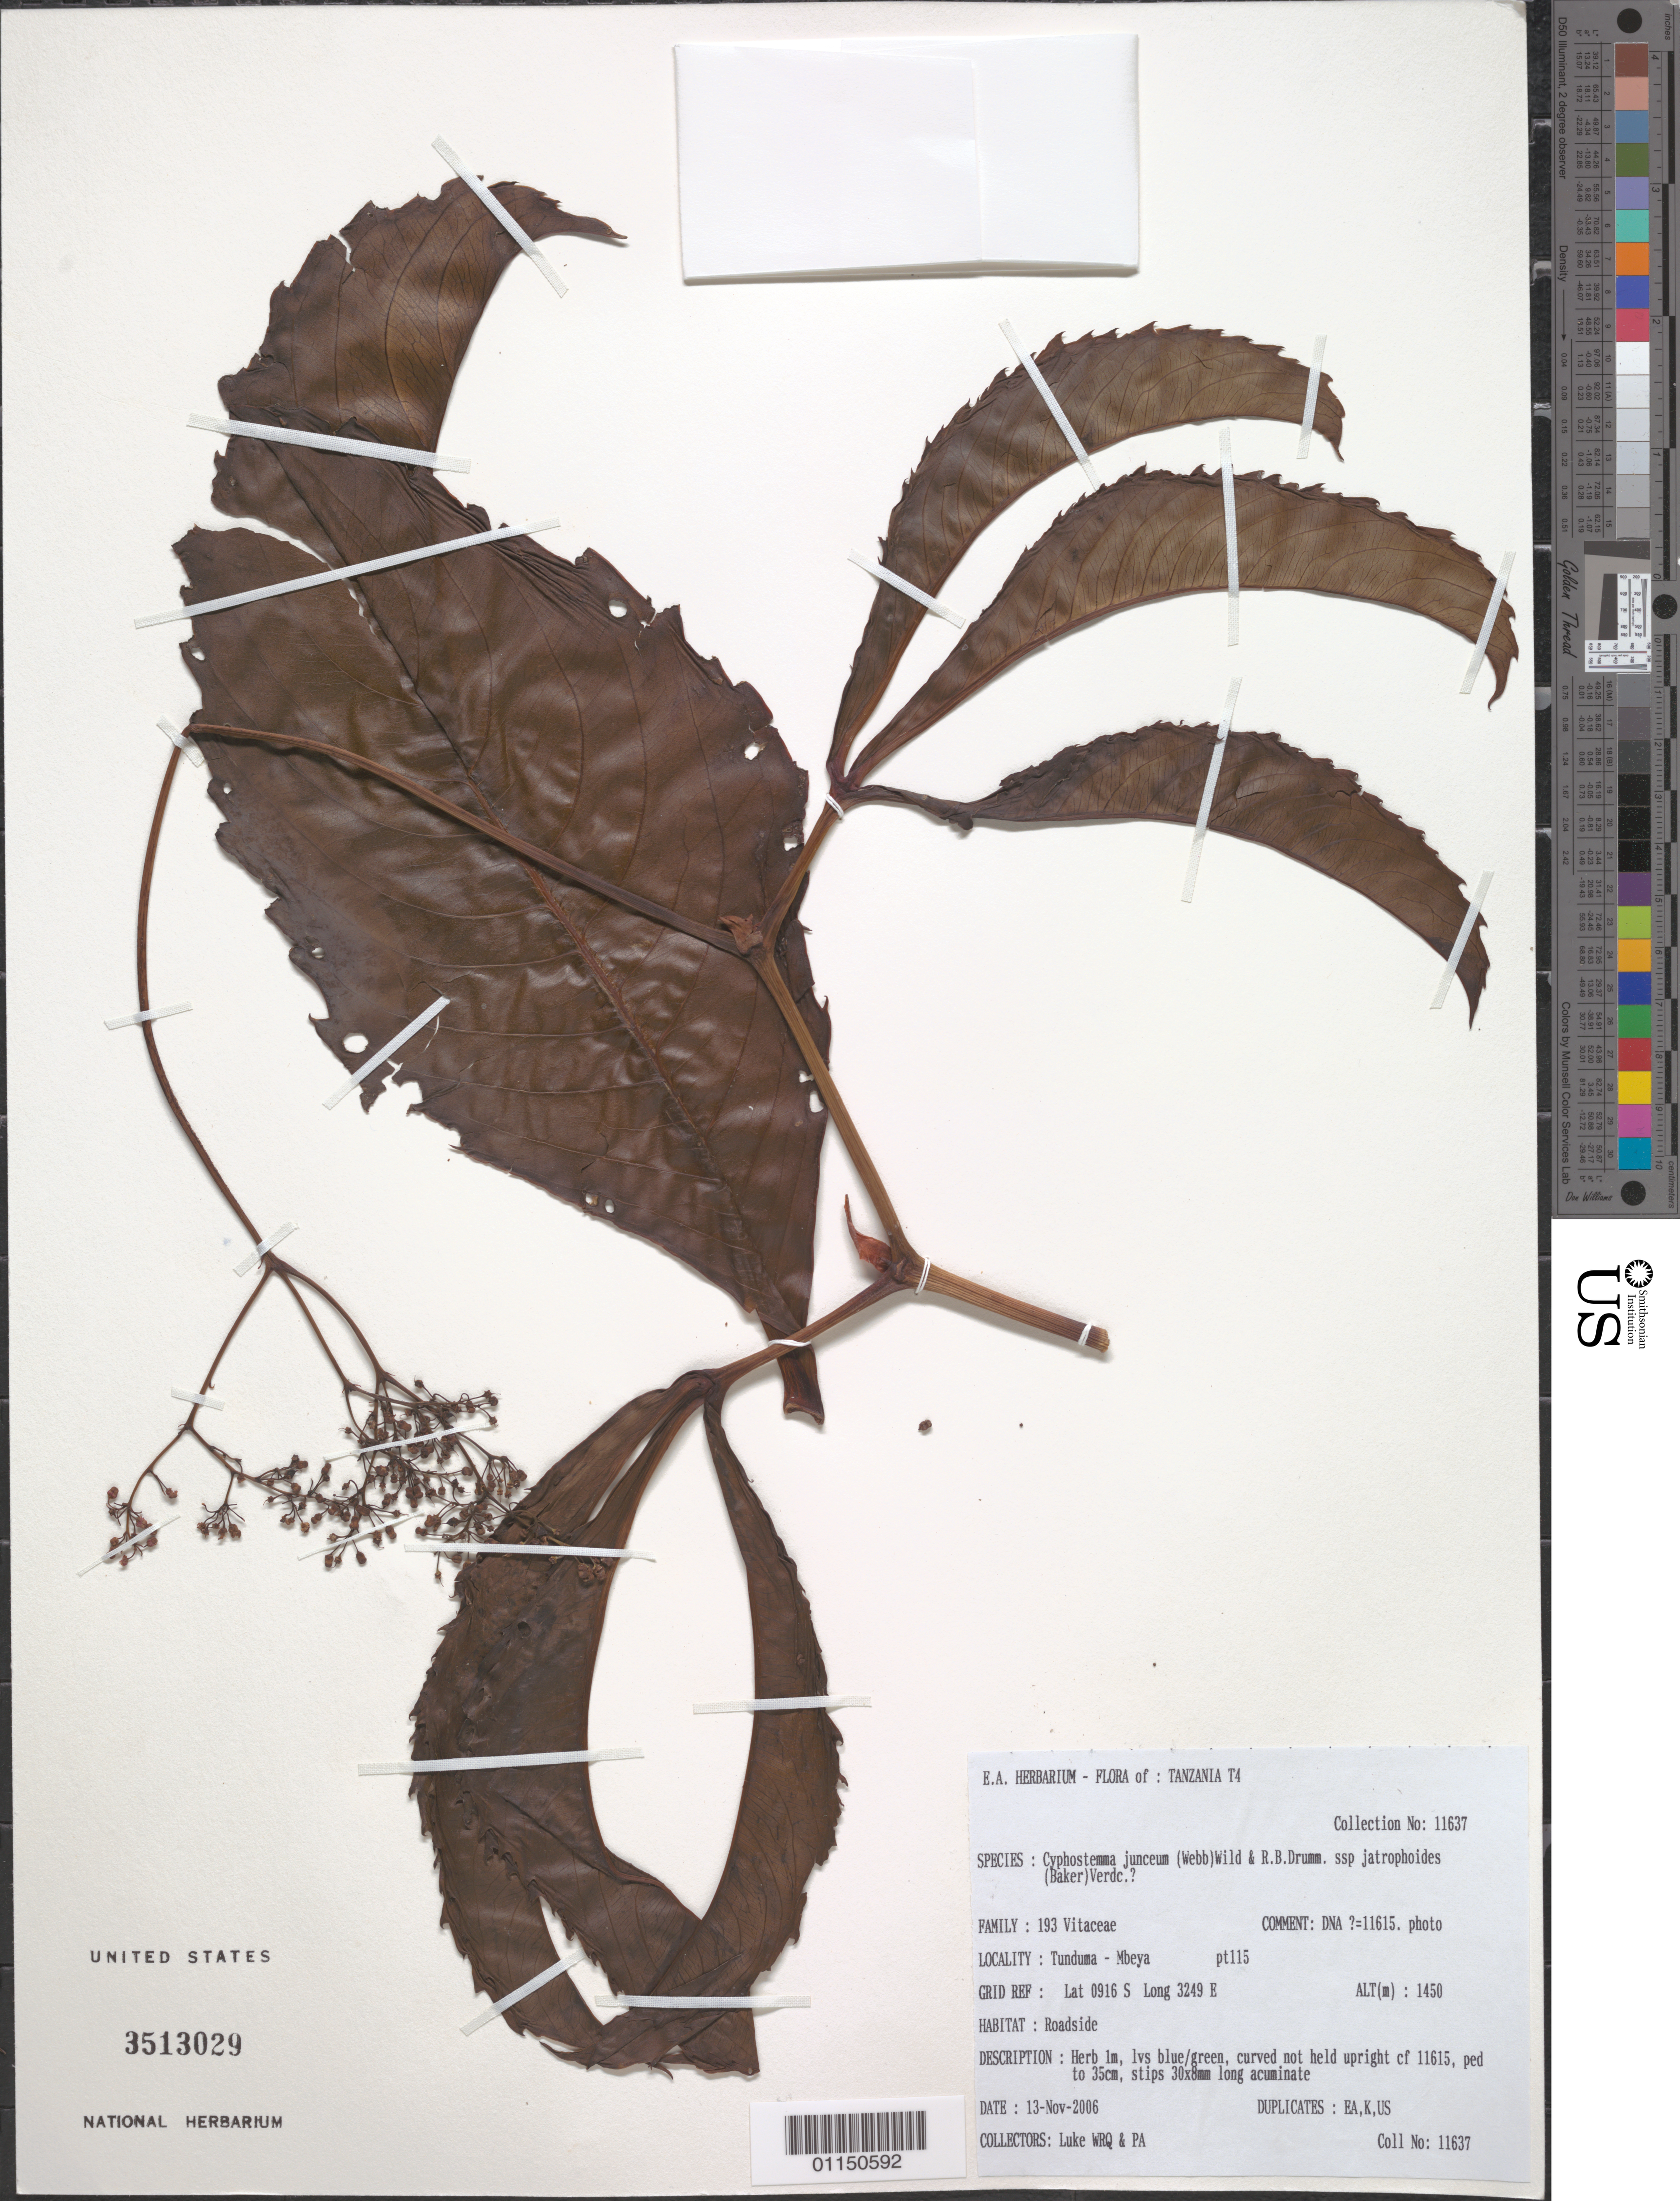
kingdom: Plantae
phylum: Tracheophyta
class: Magnoliopsida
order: Vitales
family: Vitaceae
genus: Cyphostemma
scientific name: Cyphostemma junceum subsp. jatrophoides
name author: (Welw. ex Baker) Verdc.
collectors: Q. Luke & P. Luke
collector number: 11637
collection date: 2006-11-13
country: Tanzania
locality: Tunduma - Mbeya.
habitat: Roadside. Herb.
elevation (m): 1450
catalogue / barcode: US 3513029